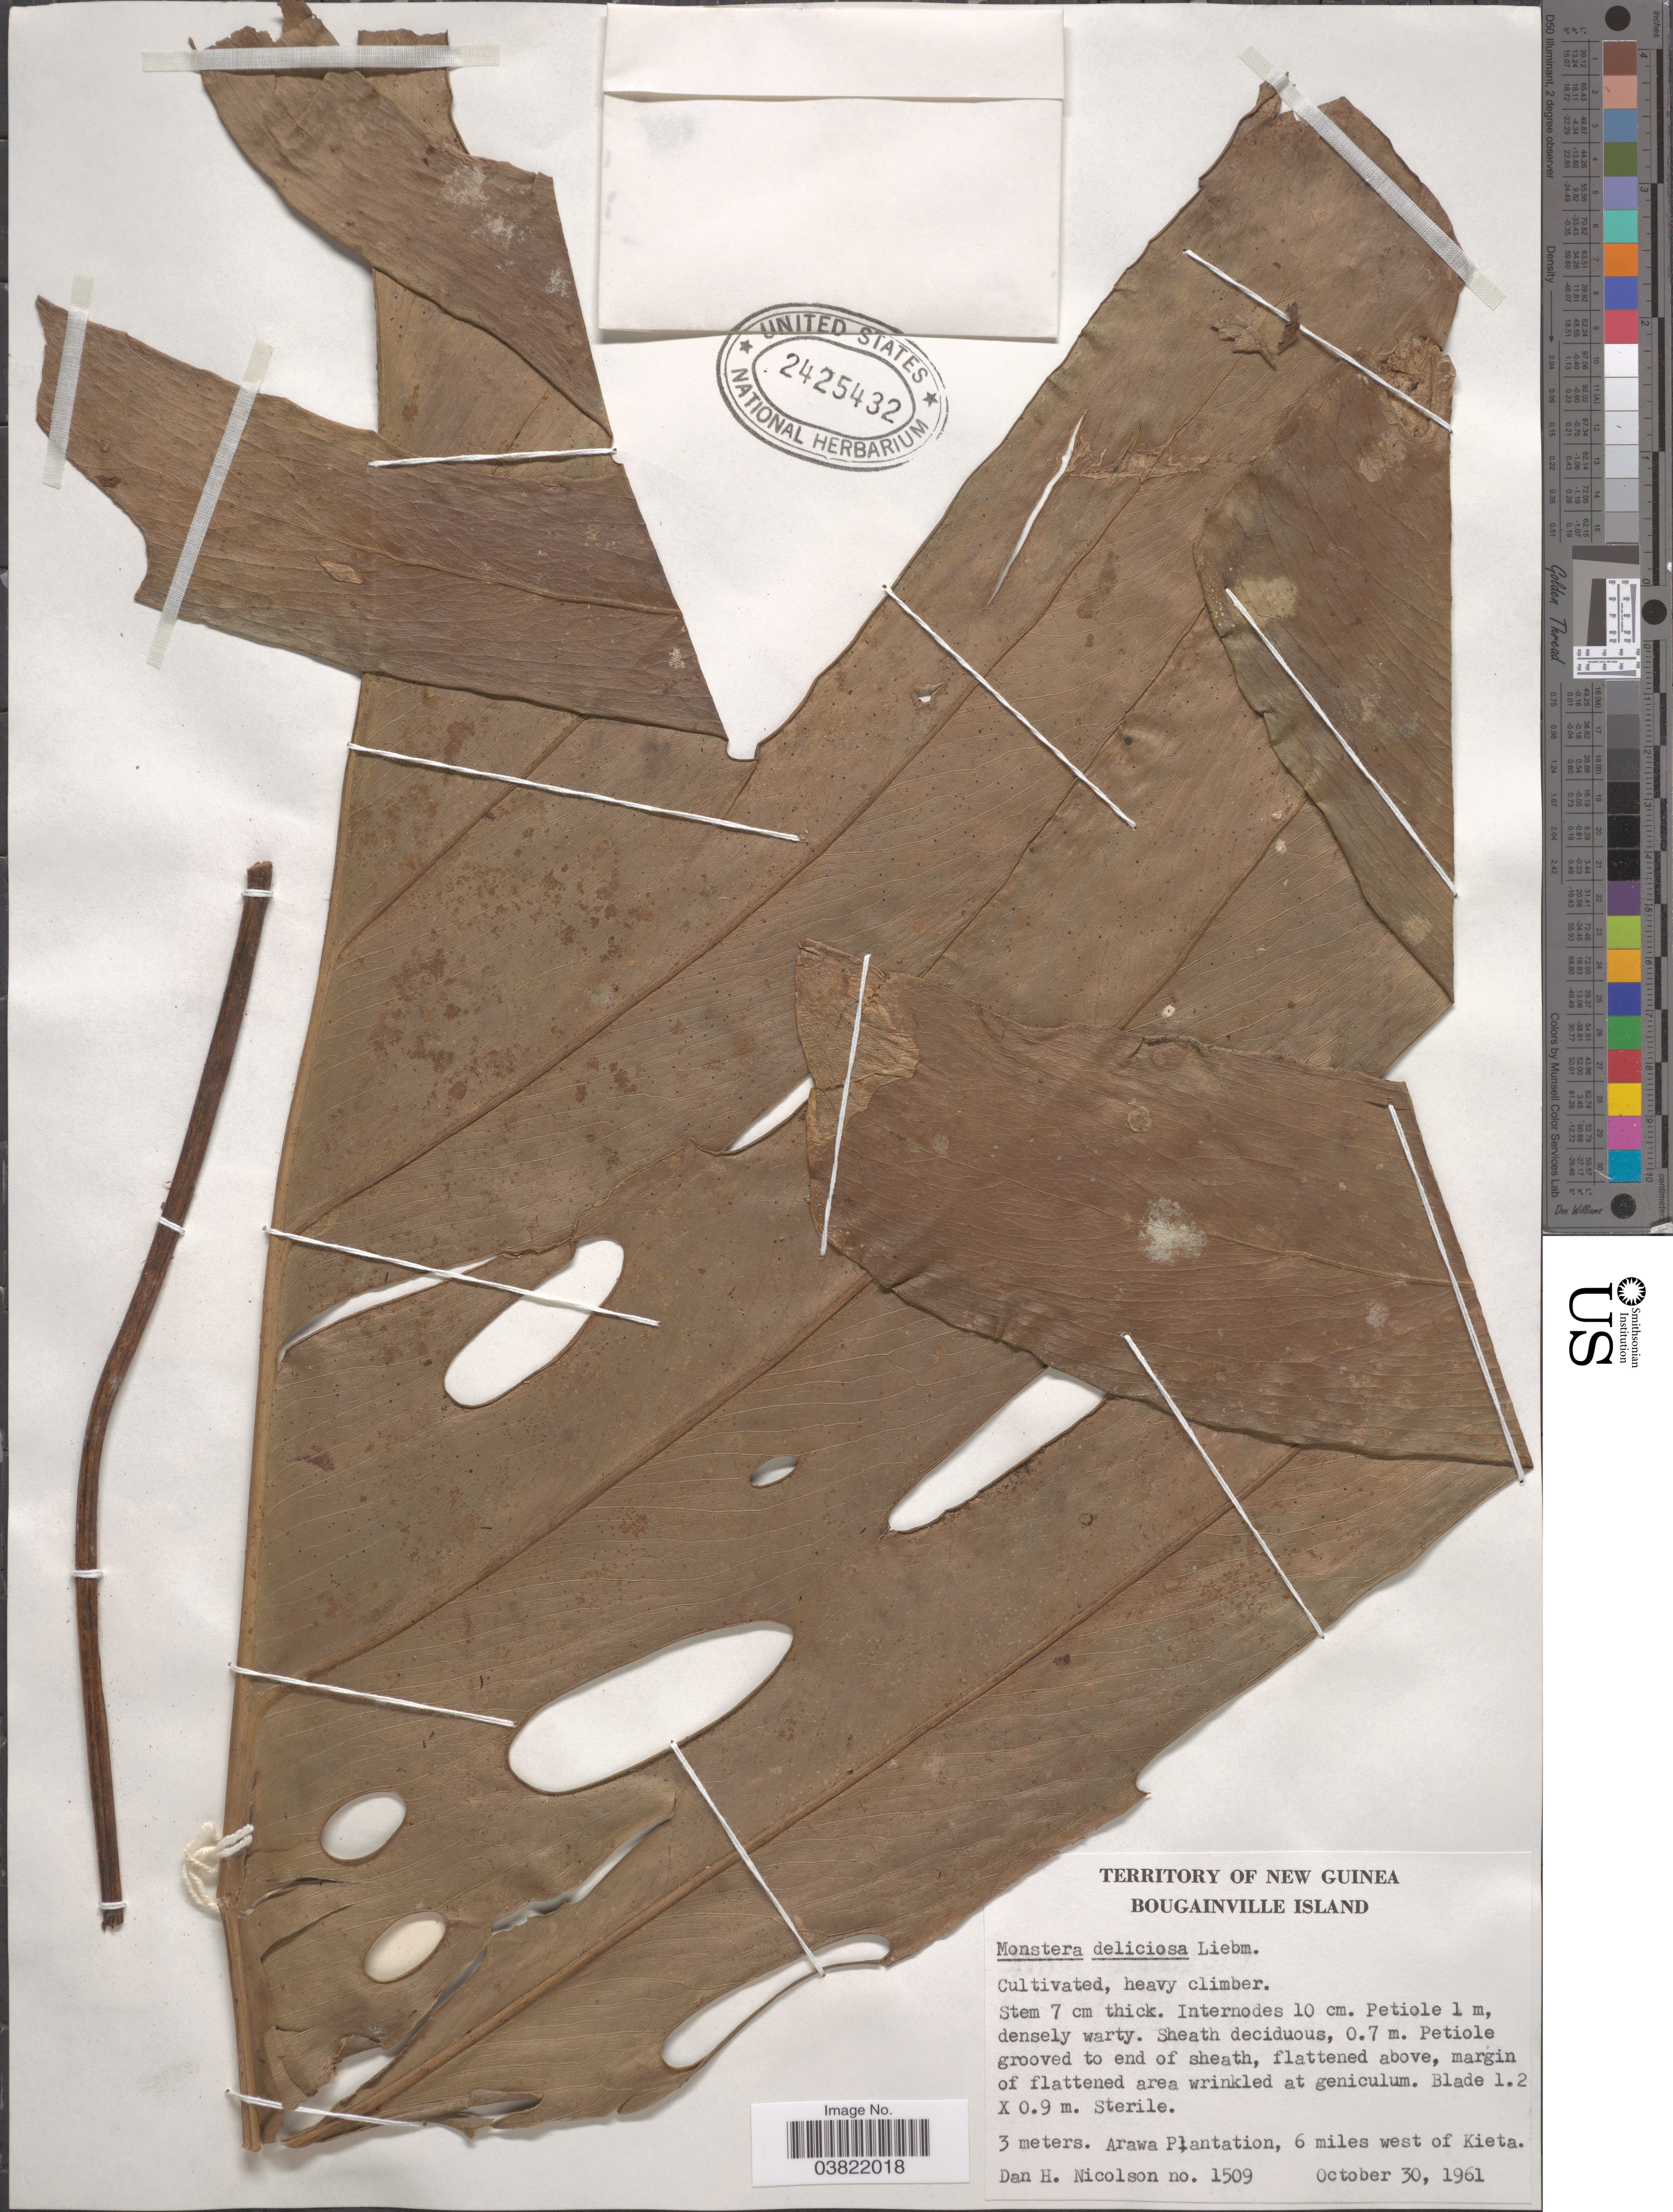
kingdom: Plantae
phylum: Tracheophyta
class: Liliopsida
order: Alismatales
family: Araceae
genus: Monstera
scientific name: Monstera deliciosa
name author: Liebm.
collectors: D. H. Nicolson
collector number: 1509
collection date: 1961-10-30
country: Papua New Guinea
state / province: Bougainville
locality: Territory of New Guinea. Bougainville Island. Arawa Plantation, 6 miles west of Kieta.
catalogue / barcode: US 2425432